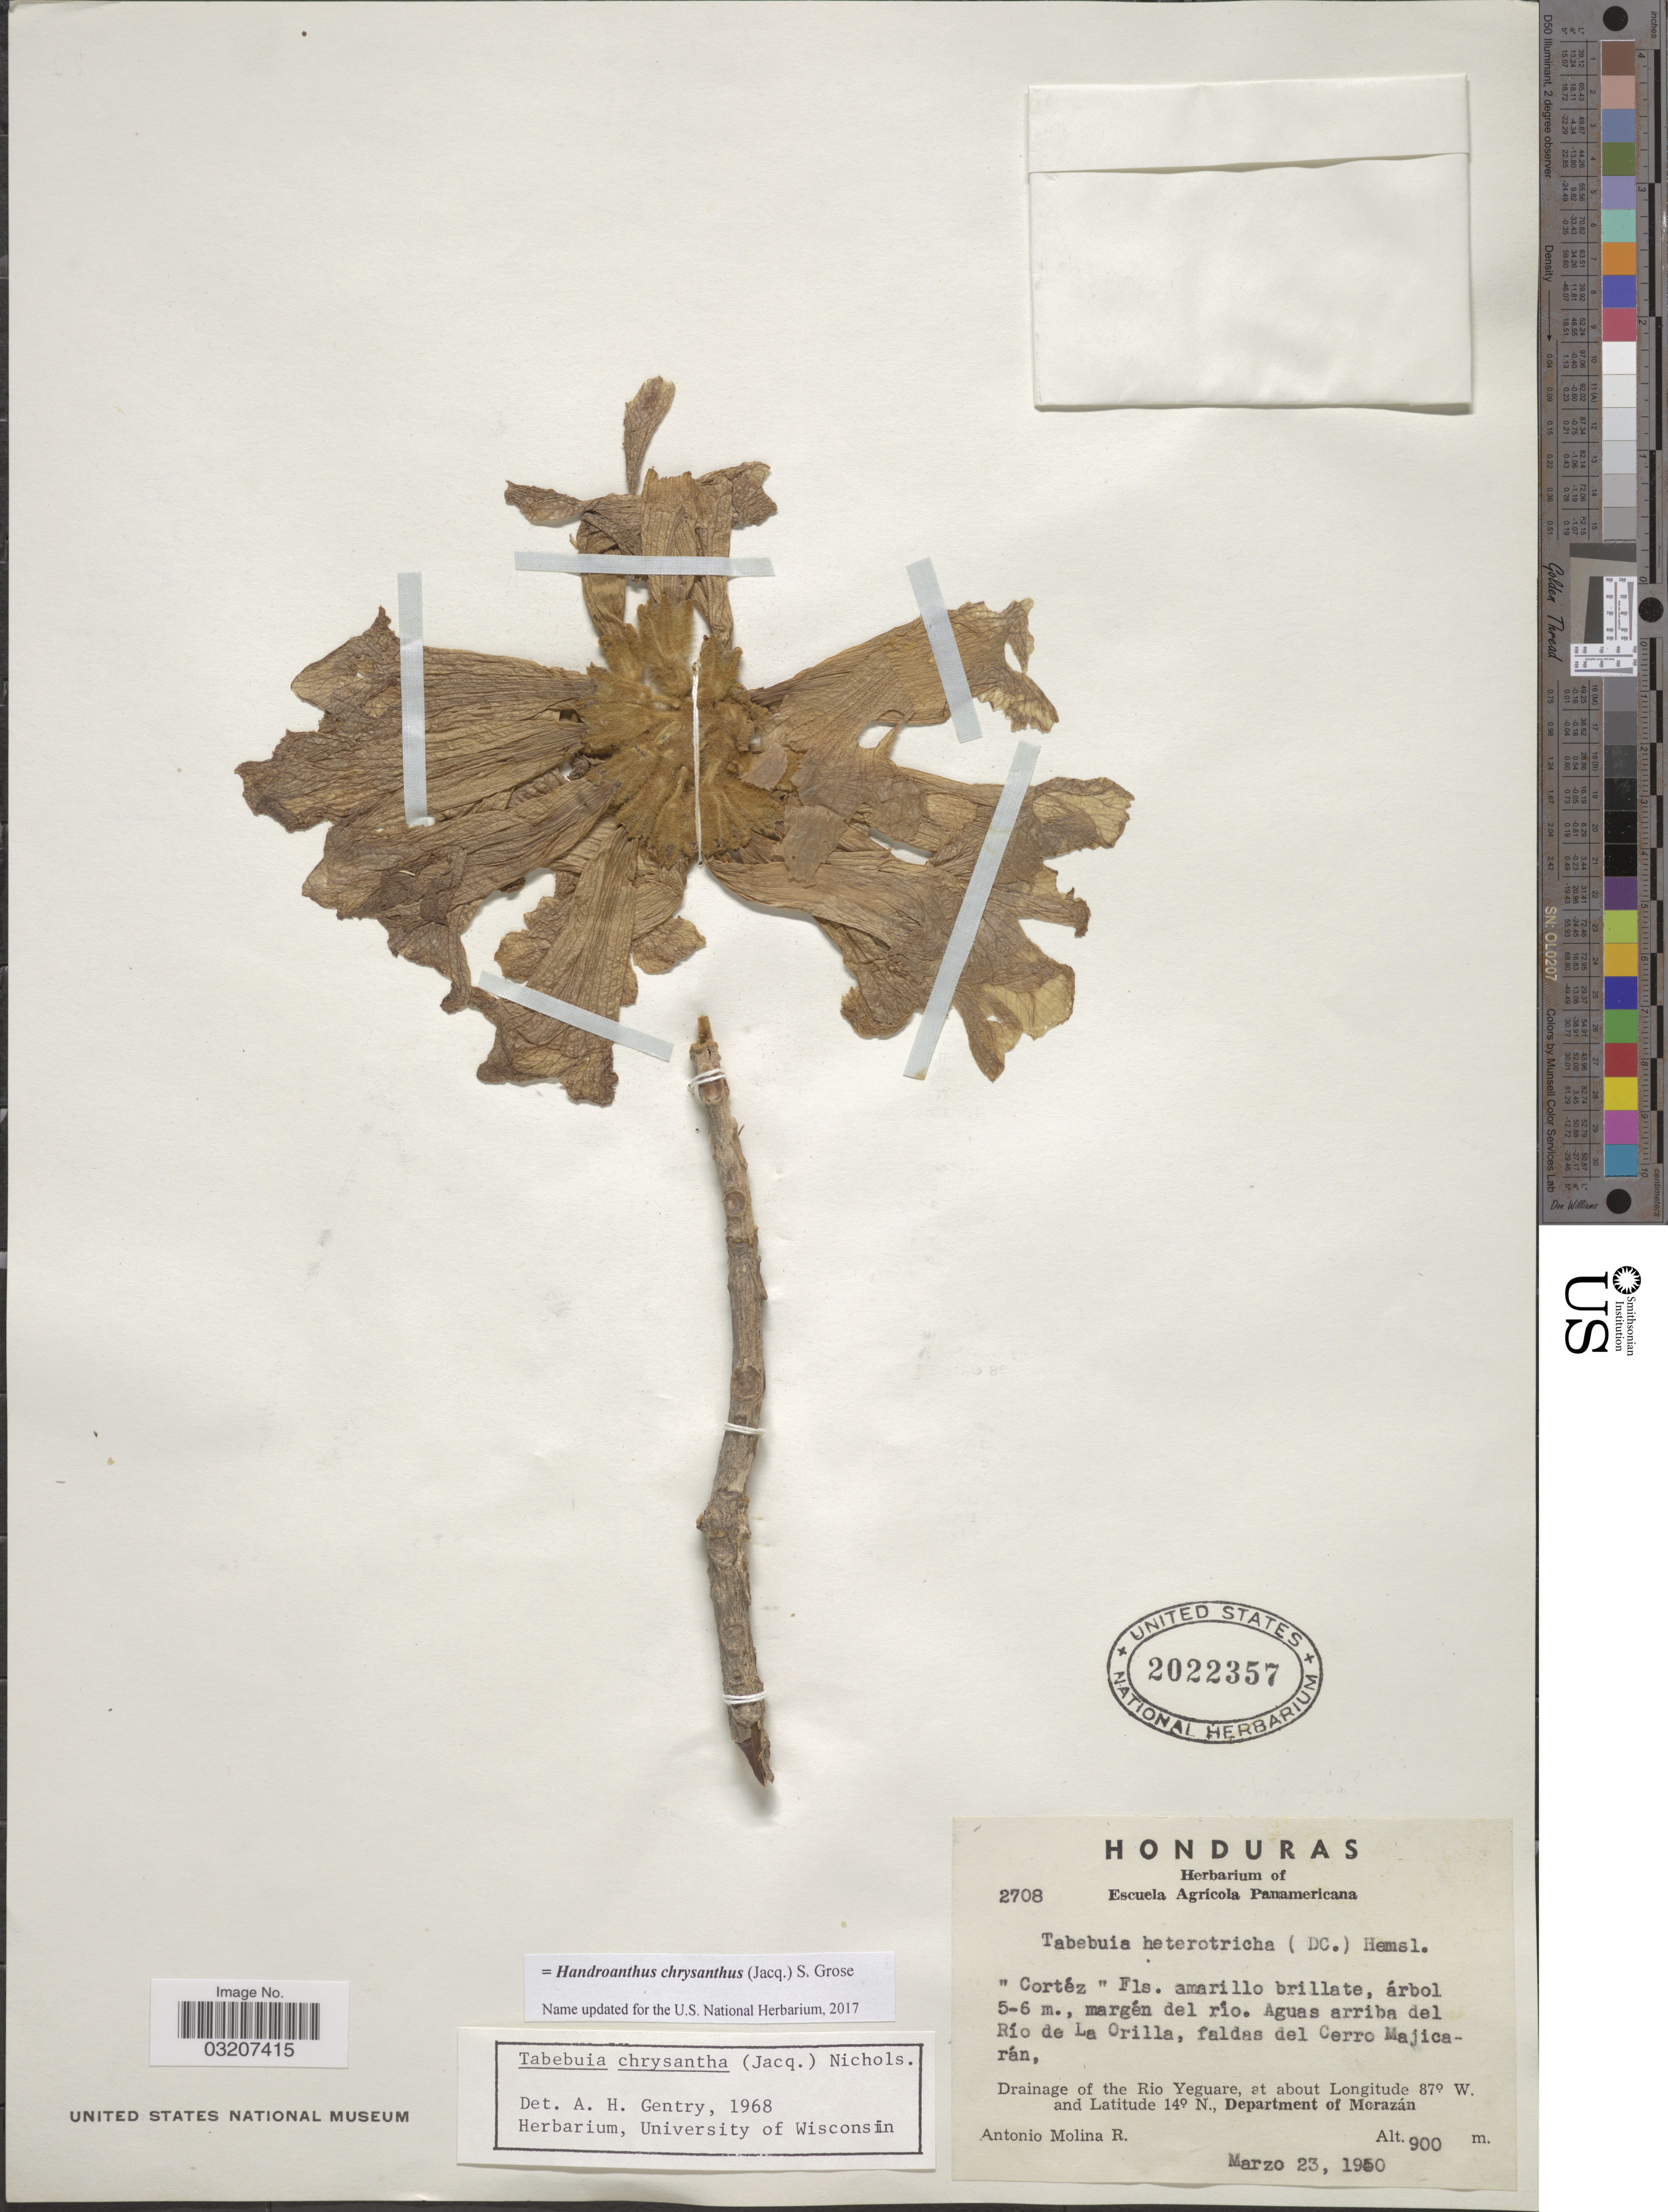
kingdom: Plantae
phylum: Tracheophyta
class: Magnoliopsida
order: Lamiales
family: Bignoniaceae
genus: Handroanthus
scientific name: Handroanthus chrysanthus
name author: (Jacq.) S.O. Grose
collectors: A. Molina R.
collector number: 2708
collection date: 1950-03-23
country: Honduras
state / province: Fco. Morazán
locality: Aguas arriba del Río de La Orilla, faldas del Cerro Majicarán, Drainage of the Rio Yeguare, Department of Morazán.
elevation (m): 900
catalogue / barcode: US 2022357